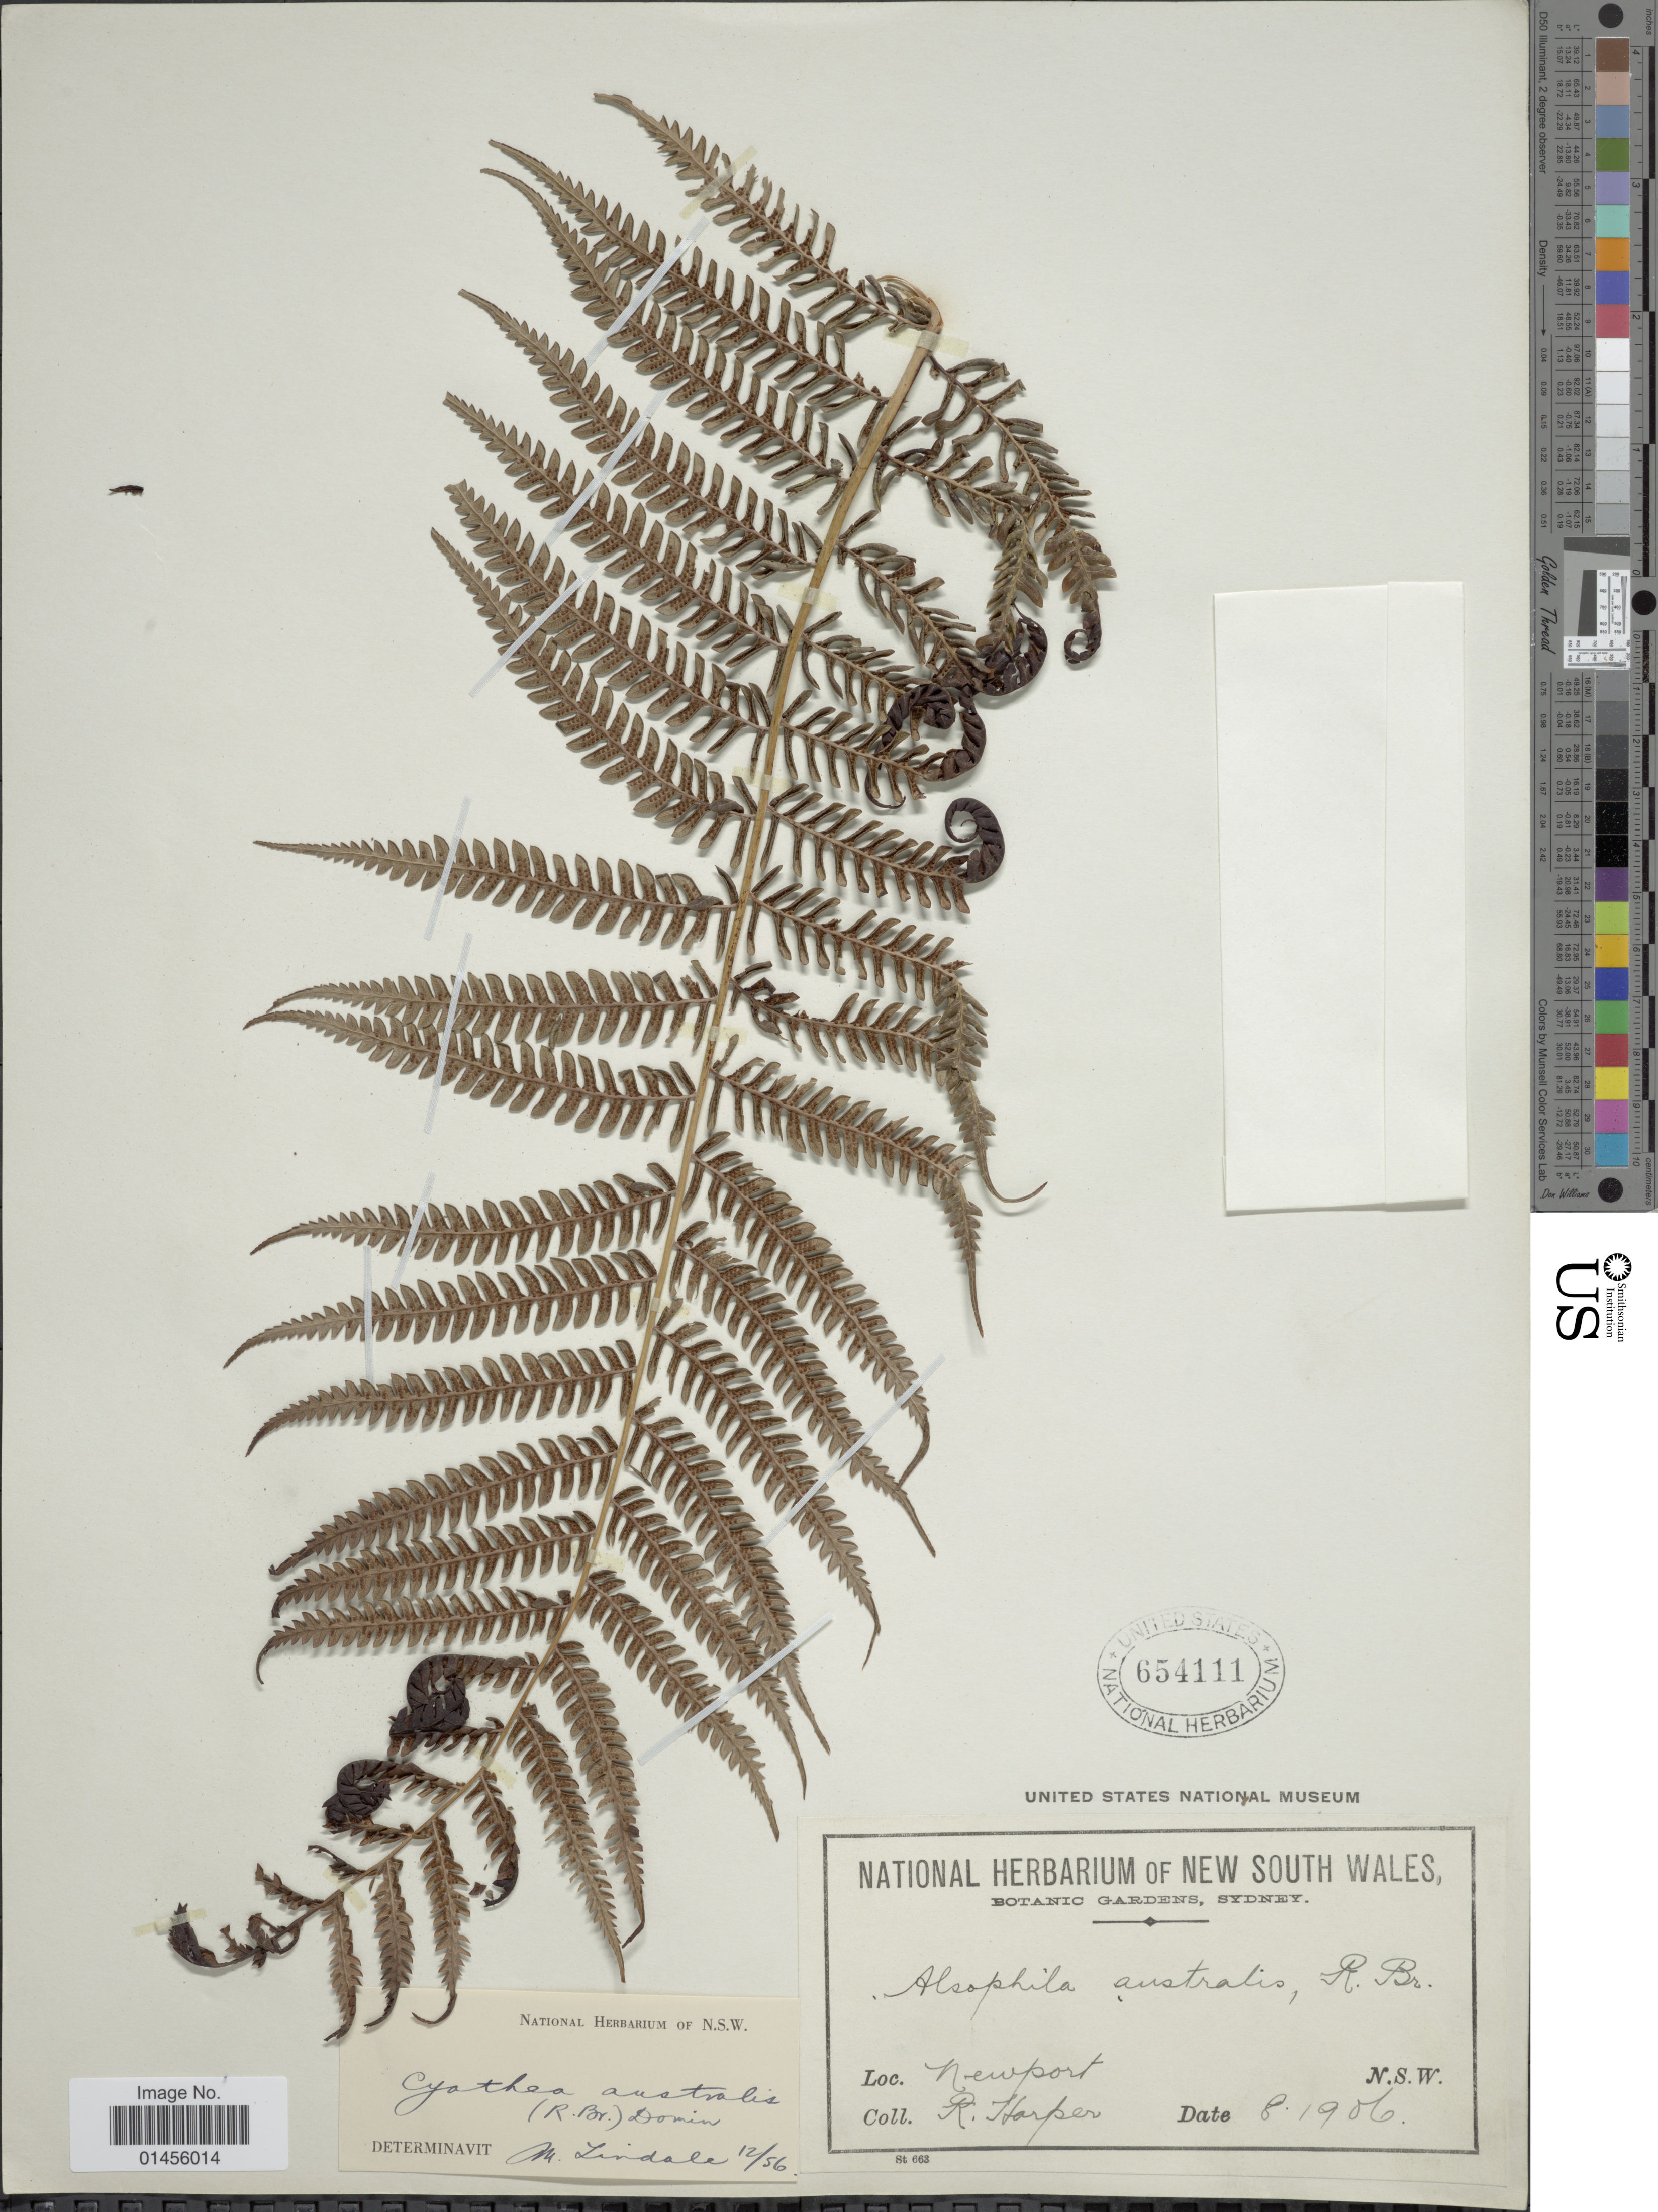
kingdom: Plantae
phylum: Tracheophyta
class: Polypodiopsida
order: Cyatheales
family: Cyatheaceae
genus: Alsophila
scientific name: Alsophila australis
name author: R. Br.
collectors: R. Harper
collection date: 1906-08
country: Australia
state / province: New South Wales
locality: Newport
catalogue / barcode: US 654111